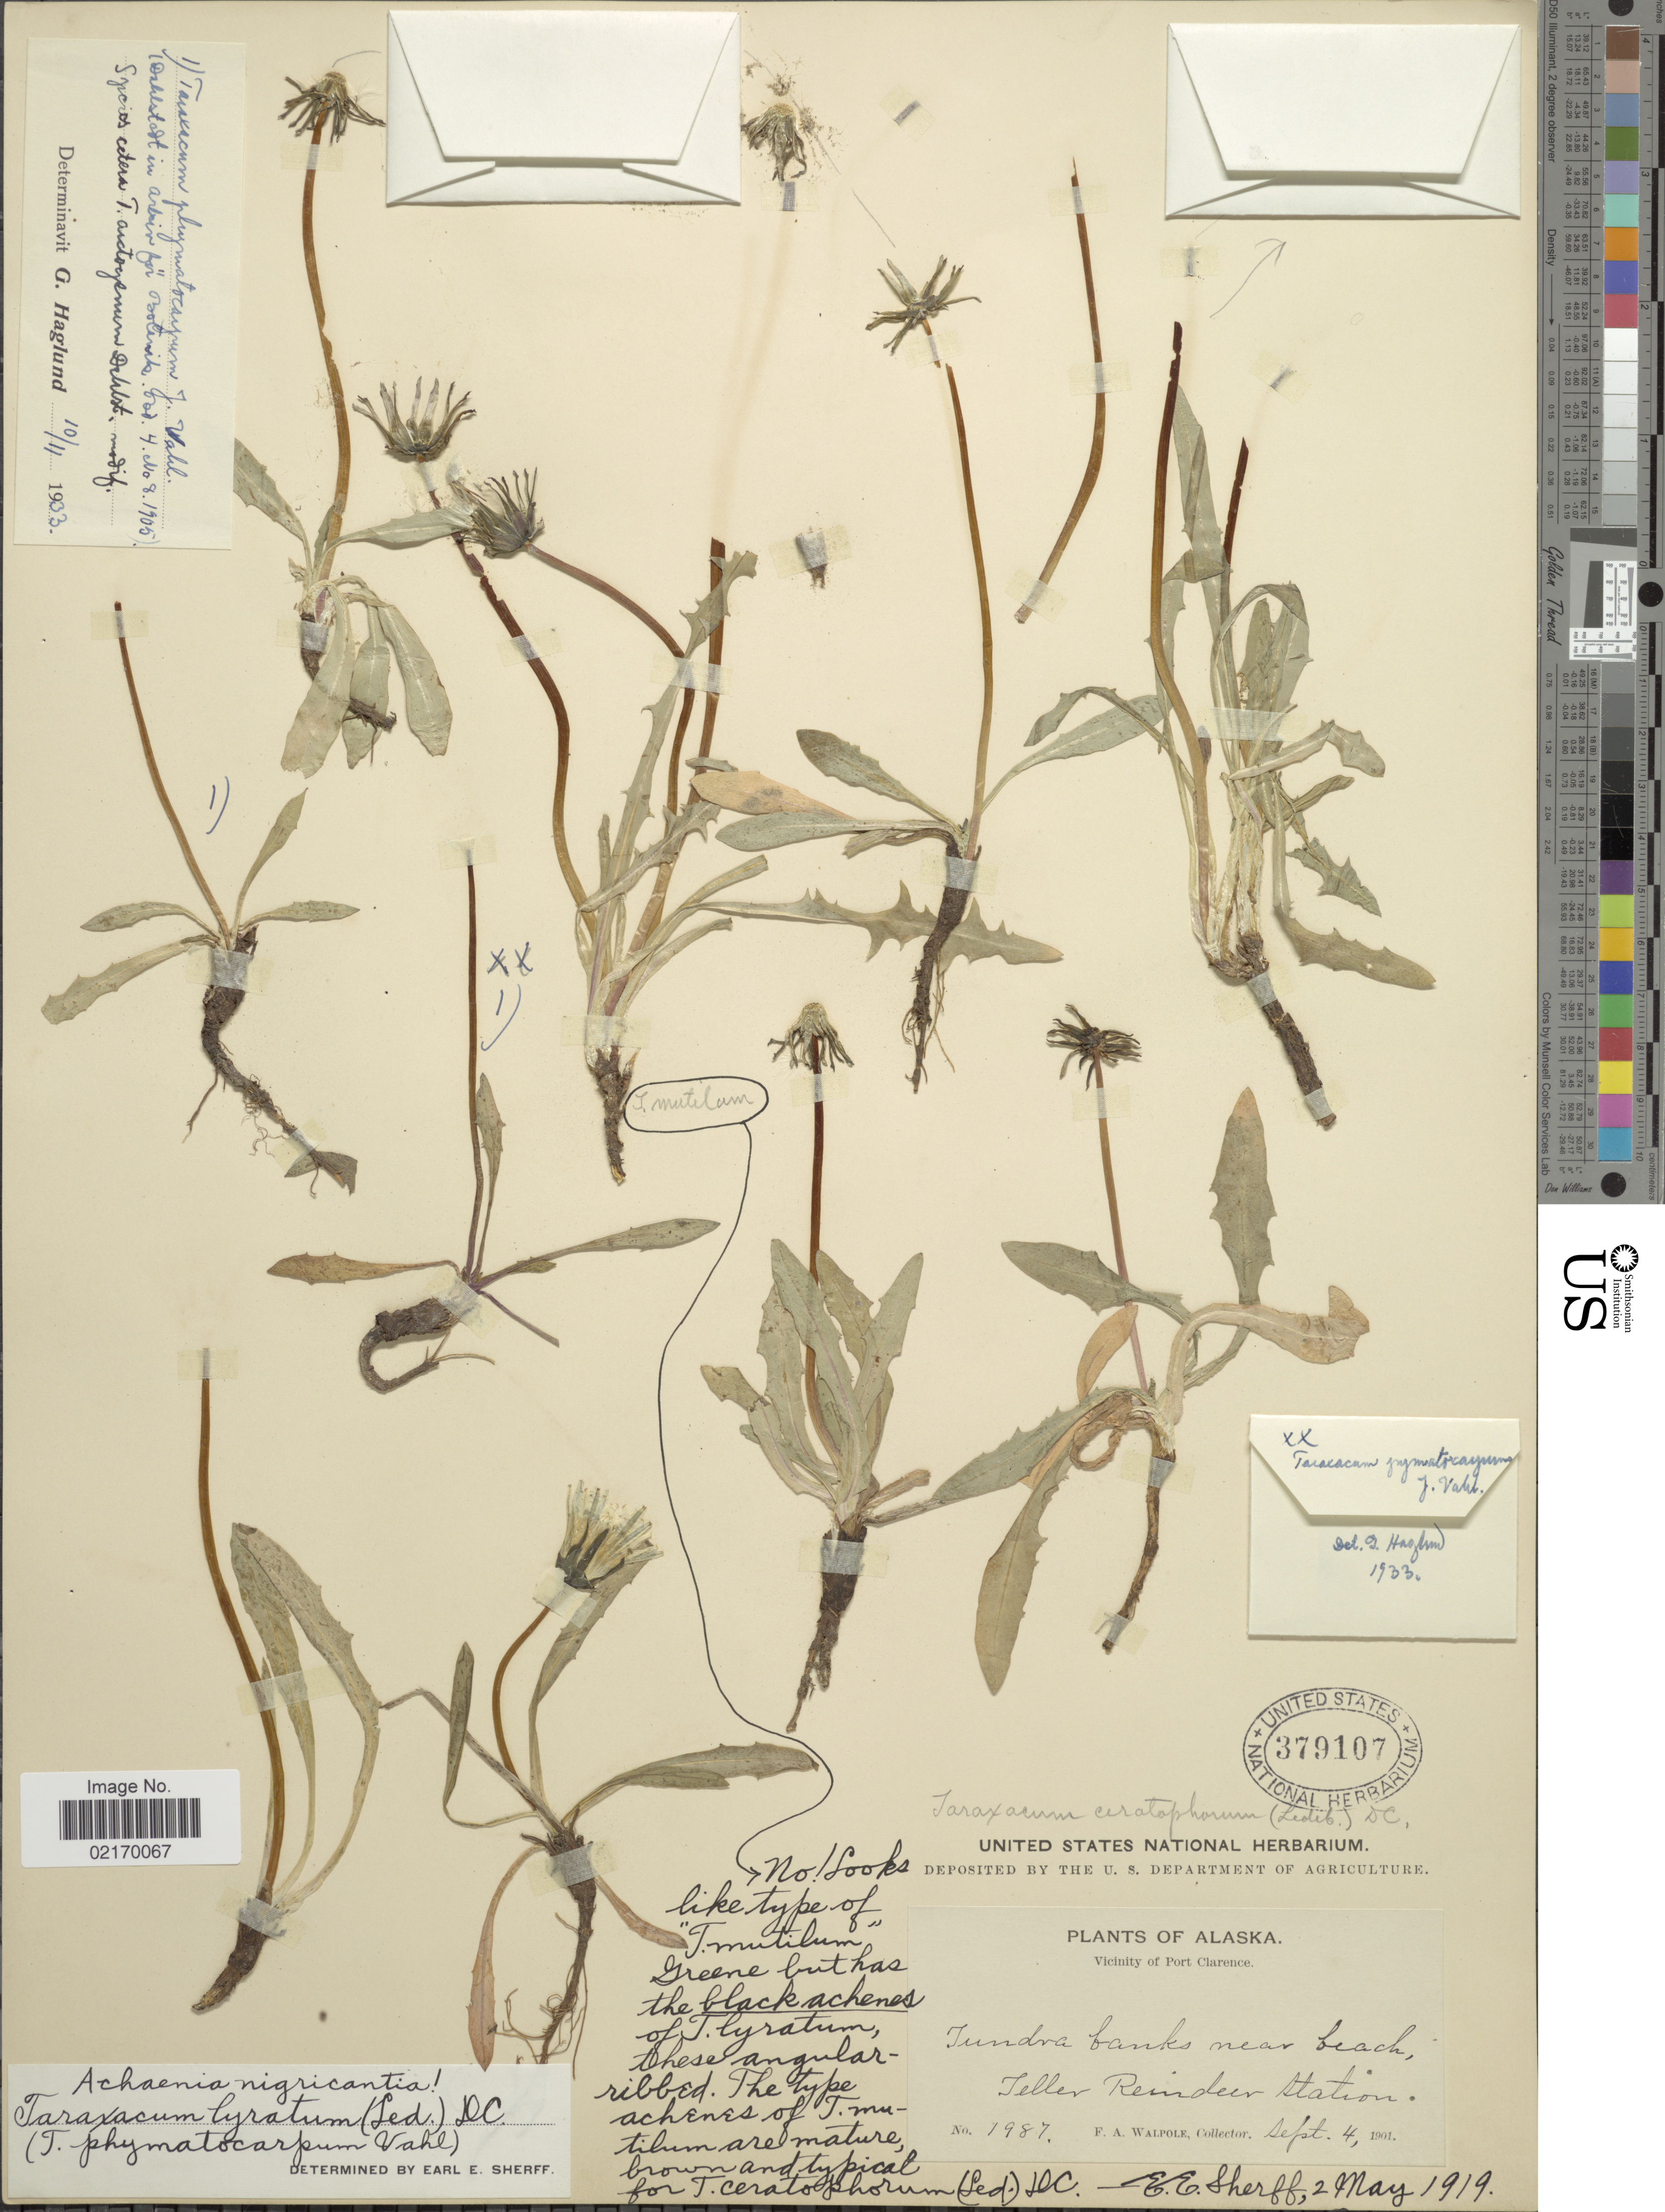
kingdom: Plantae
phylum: Tracheophyta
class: Magnoliopsida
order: Asterales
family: Asteraceae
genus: Taraxacum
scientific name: Taraxacum phymatocarpum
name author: J. Vahl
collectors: F. Walpole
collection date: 1901-09-04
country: United States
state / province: Alaska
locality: Vicinity of Port Clarence, Tundra banks near beach, Teller Reindeer Station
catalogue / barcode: US 379107